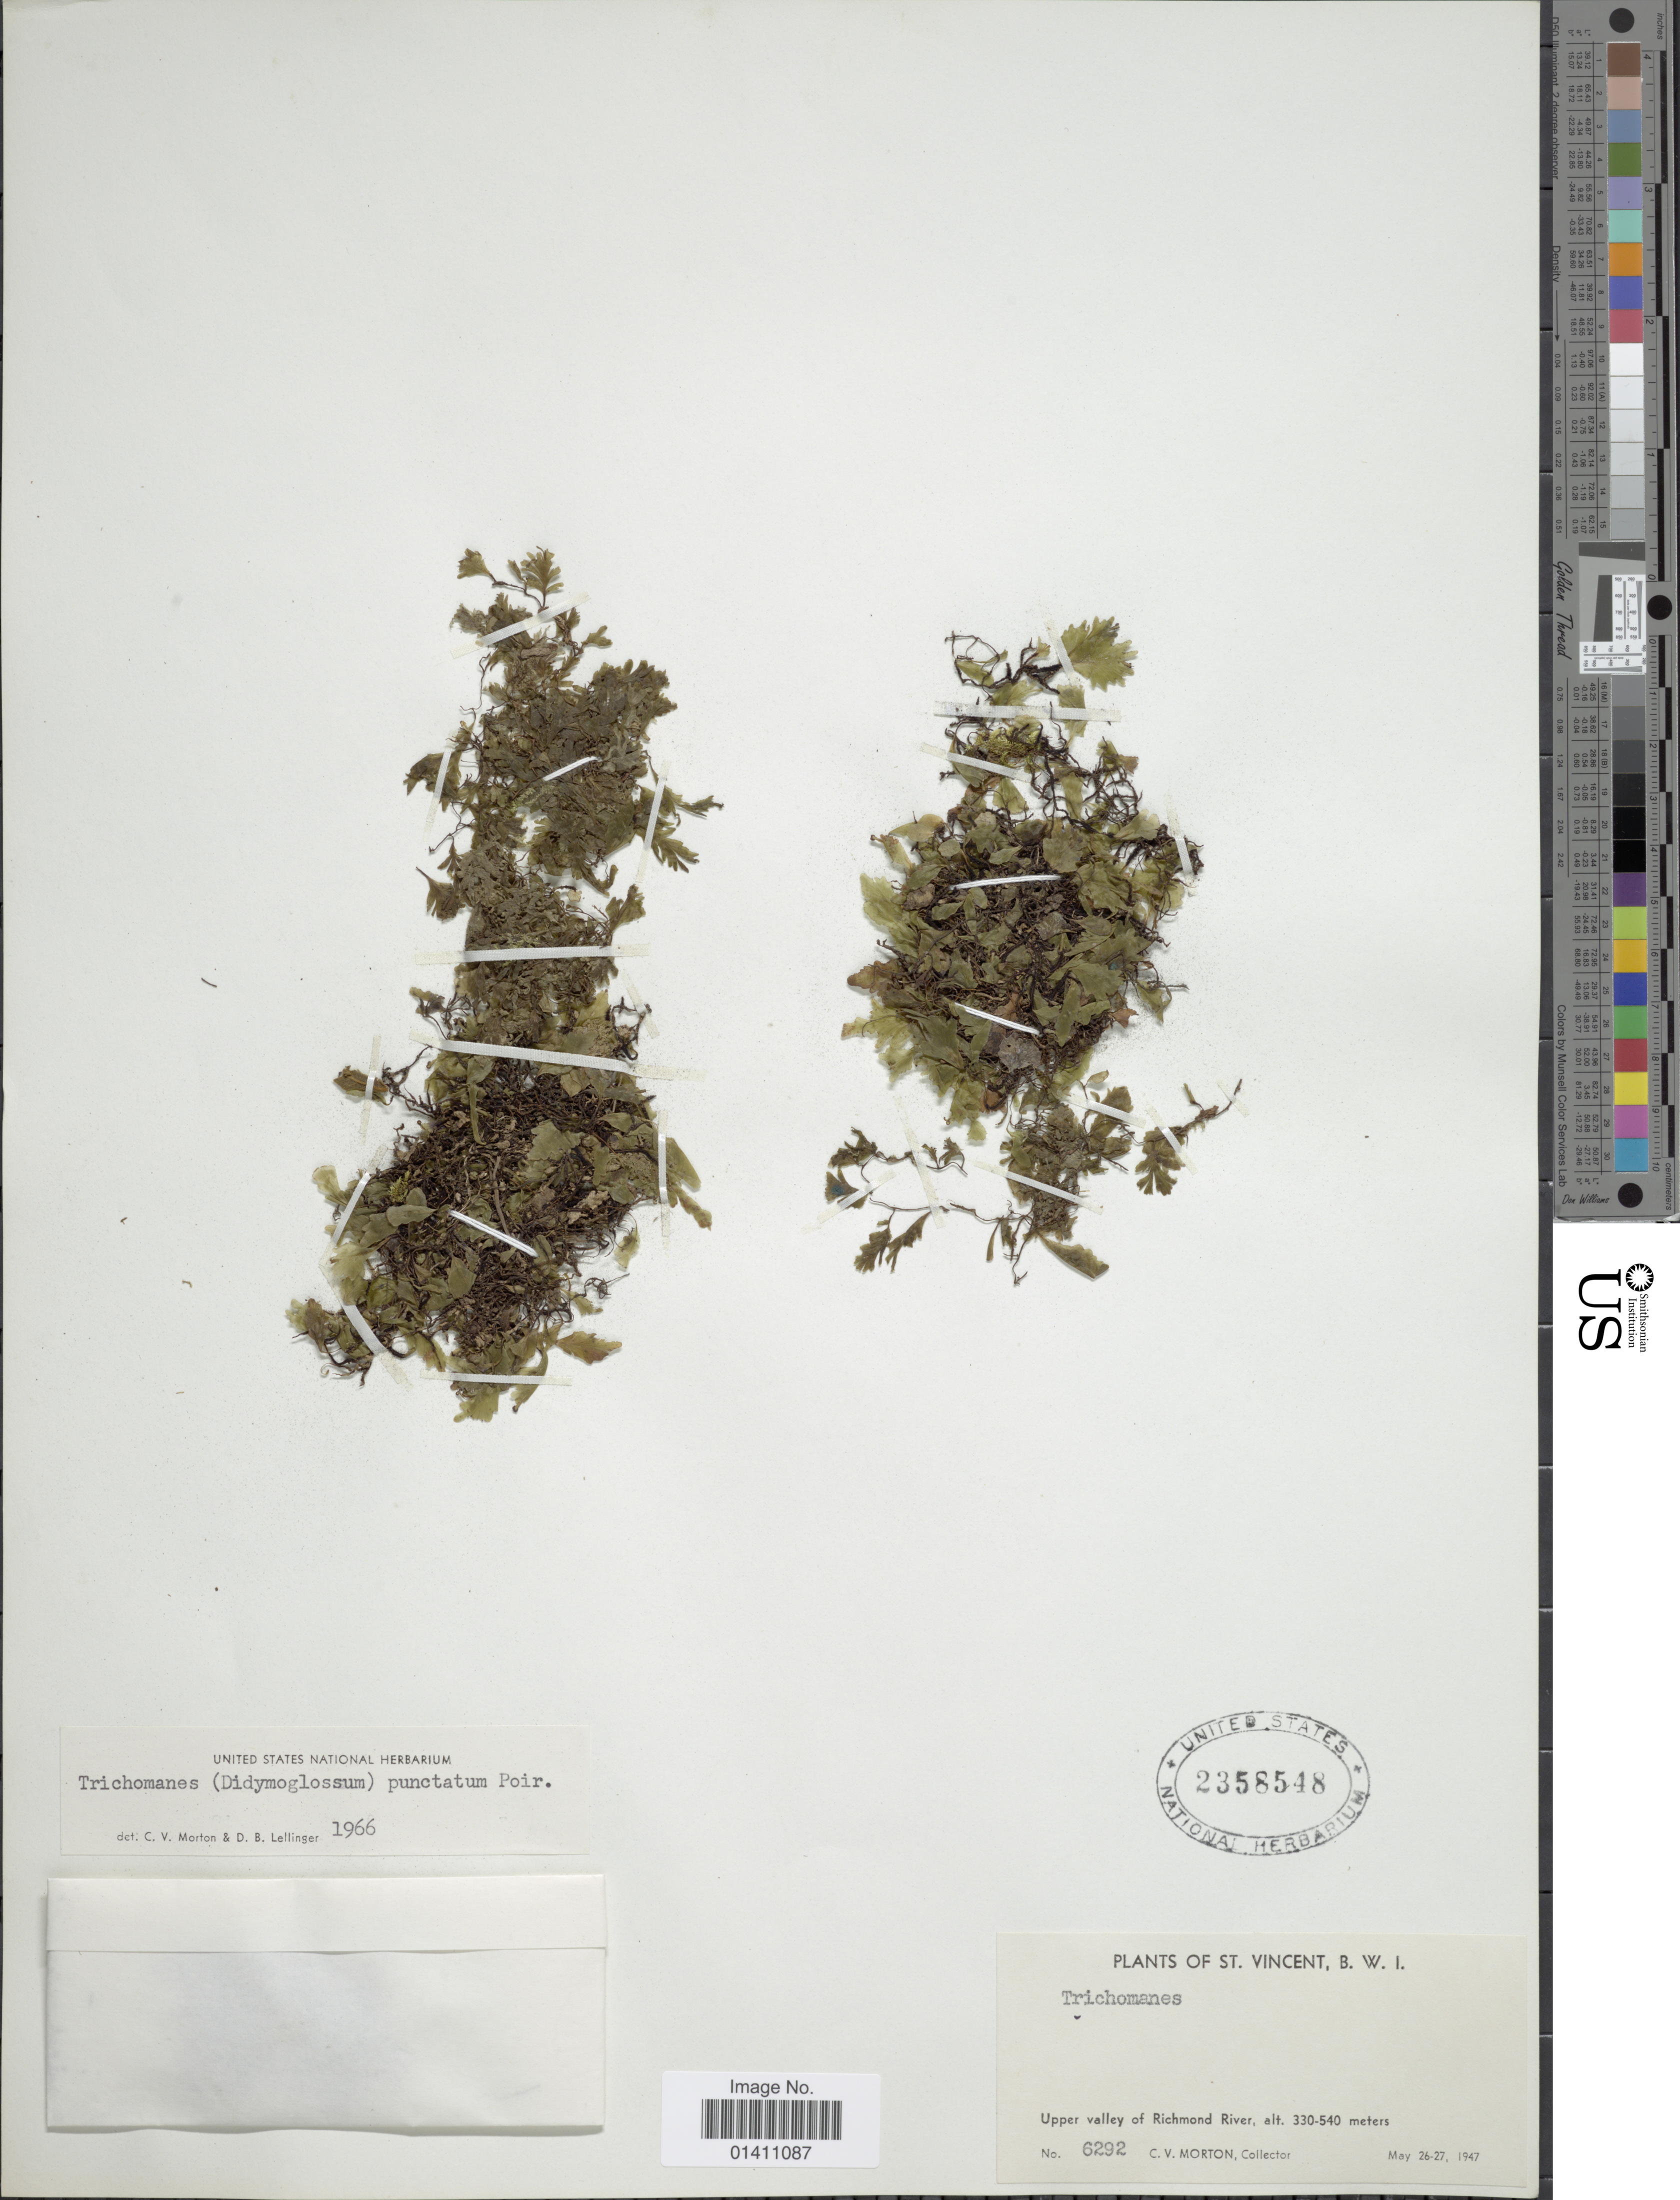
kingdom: Plantae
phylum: Tracheophyta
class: Polypodiopsida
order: Hymenophyllales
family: Hymenophyllaceae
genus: Didymoglossum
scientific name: Didymoglossum punctatum subsp. punctatum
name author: (Poir.) Desv.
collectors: C. V. Morton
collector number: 6292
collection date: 1947-05-26/1947-05-27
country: St. Vincent - Grenadines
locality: St, Vincent, B. W. I. Upper valley of Richmond River.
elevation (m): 330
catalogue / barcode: US 2358548